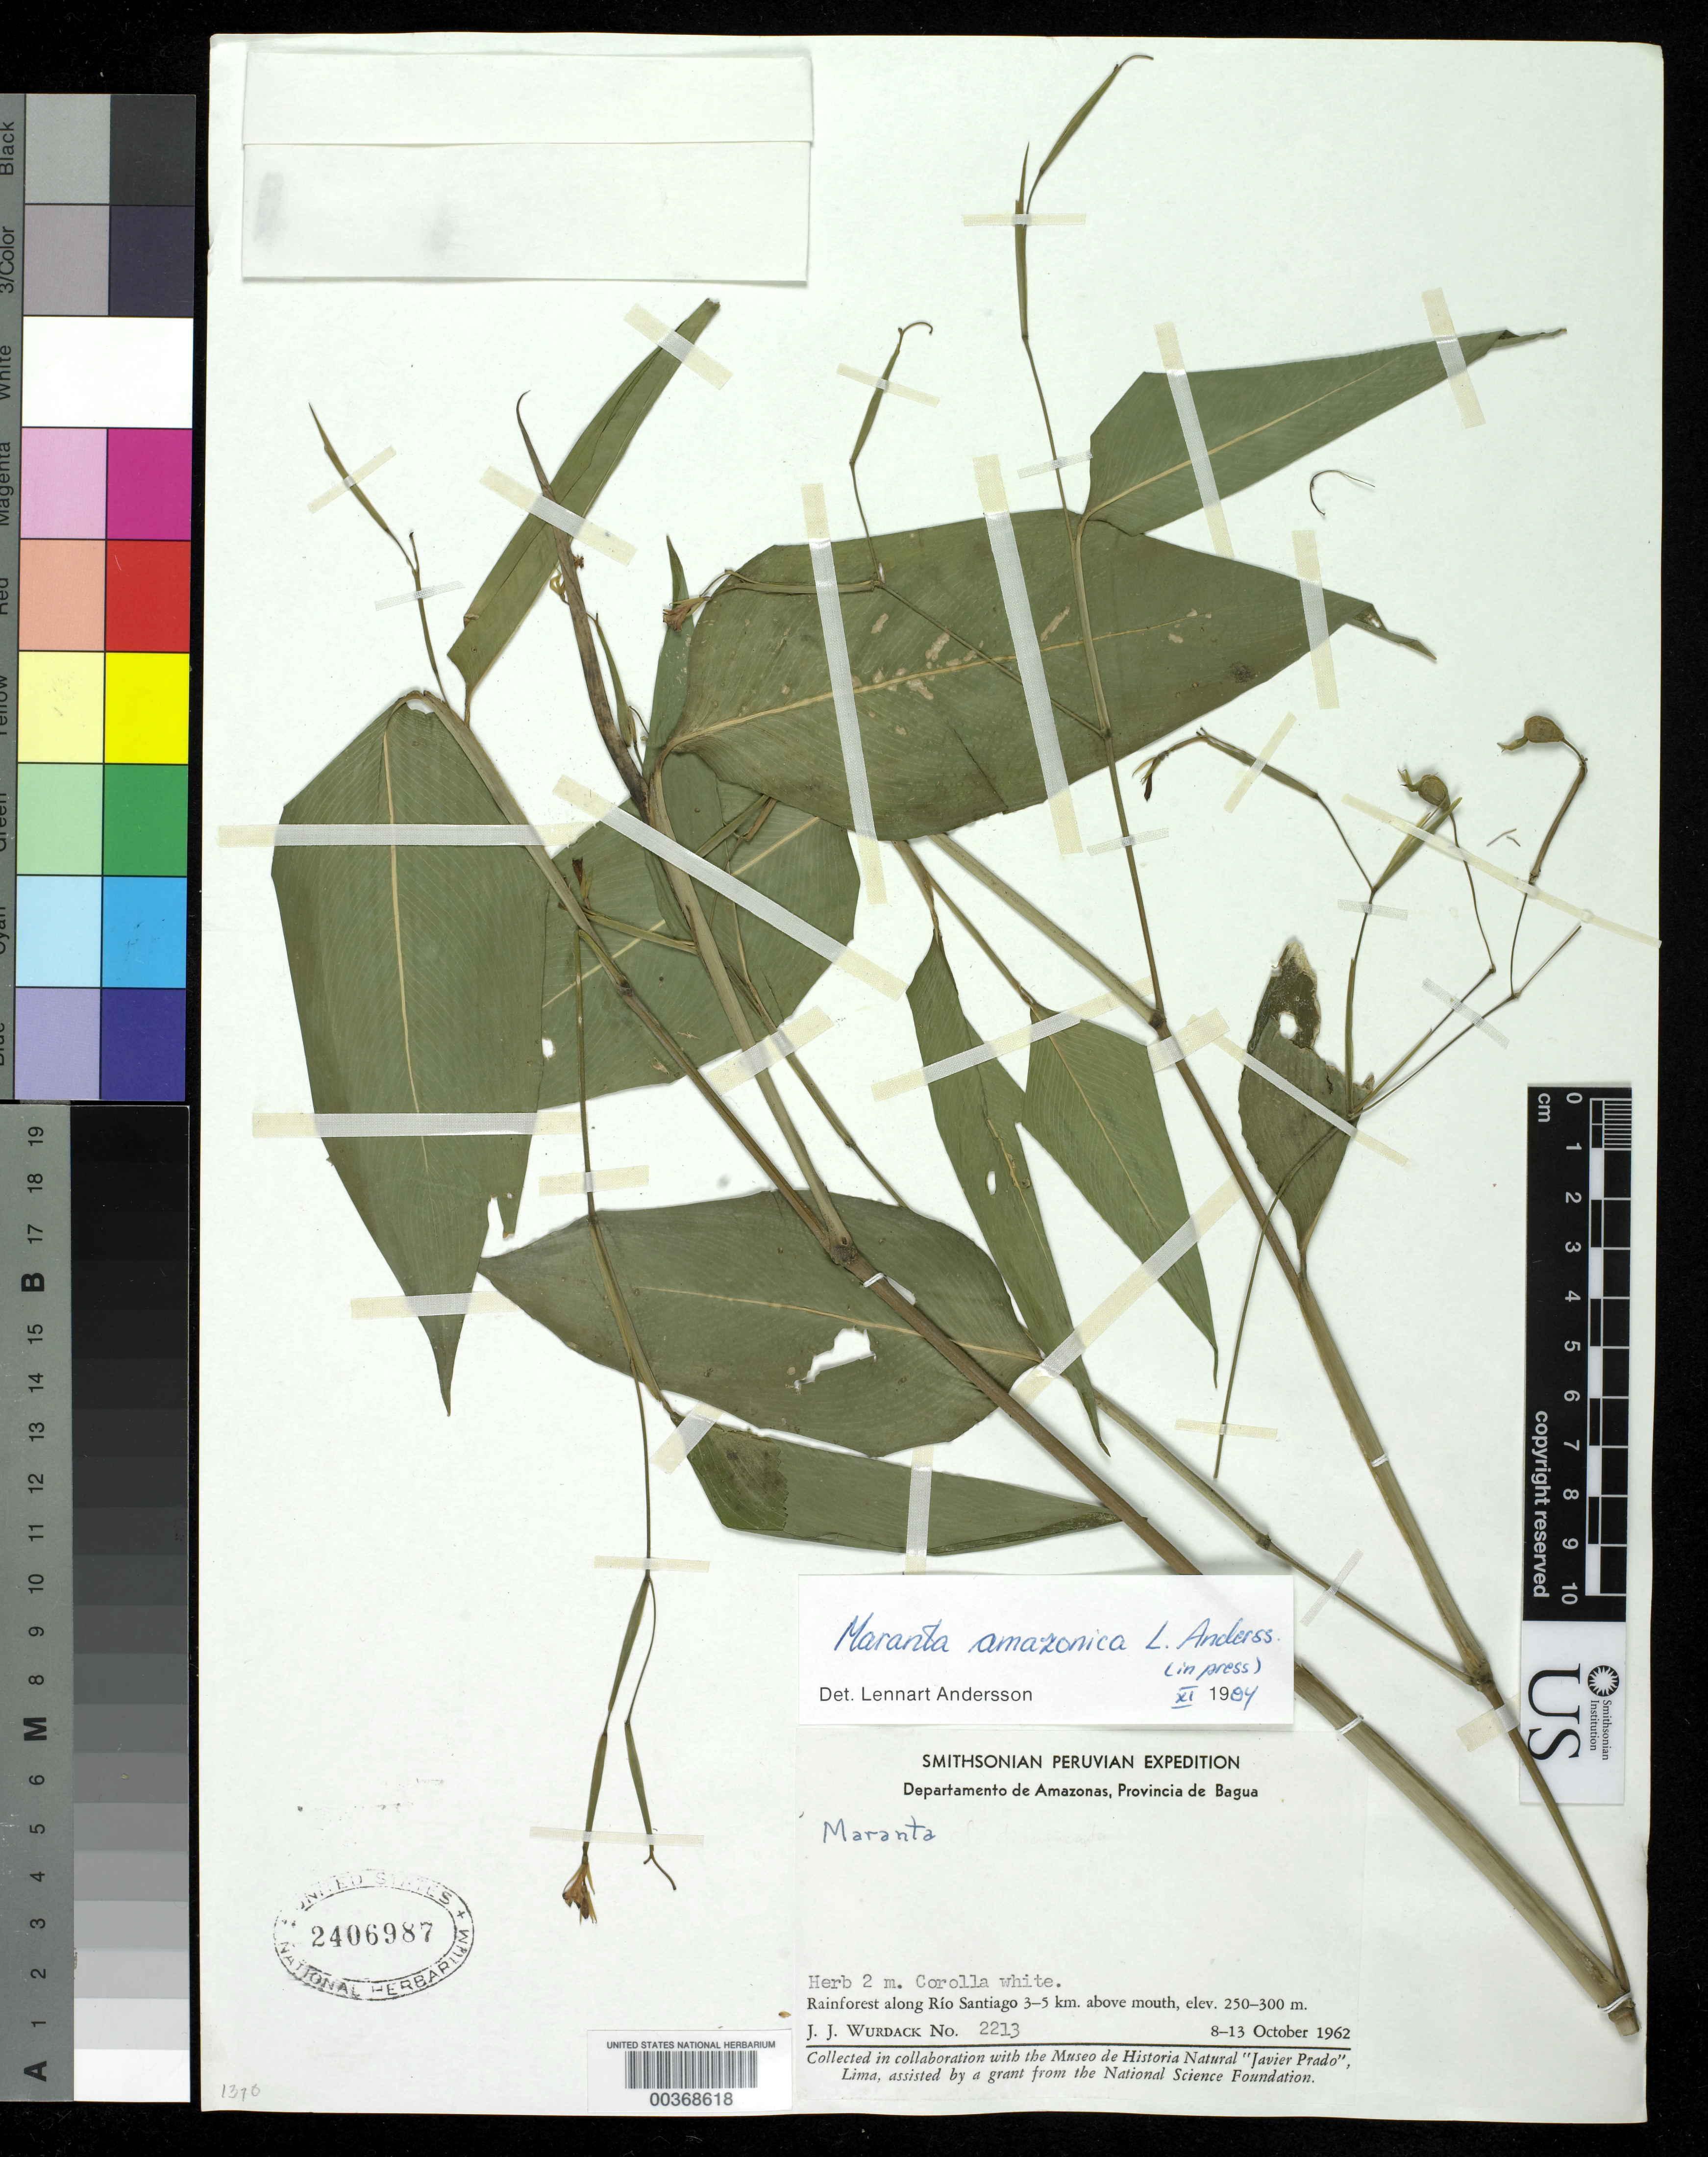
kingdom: Plantae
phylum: Tracheophyta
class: Liliopsida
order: Zingiberales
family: Marantaceae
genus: Maranta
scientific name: Maranta amazonica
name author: L. Andersson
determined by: Andersson, [Bengt] Lennart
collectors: J. J. Wurdack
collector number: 2213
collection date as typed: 08 Oct 1962 to 13 Oct 1962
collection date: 1962-10-08/1962-10-13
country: Peru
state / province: Amazonas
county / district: Bagua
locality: Rainforest along Río Santiago 3 - 5 km above mouth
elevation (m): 250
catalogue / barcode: US 2406987